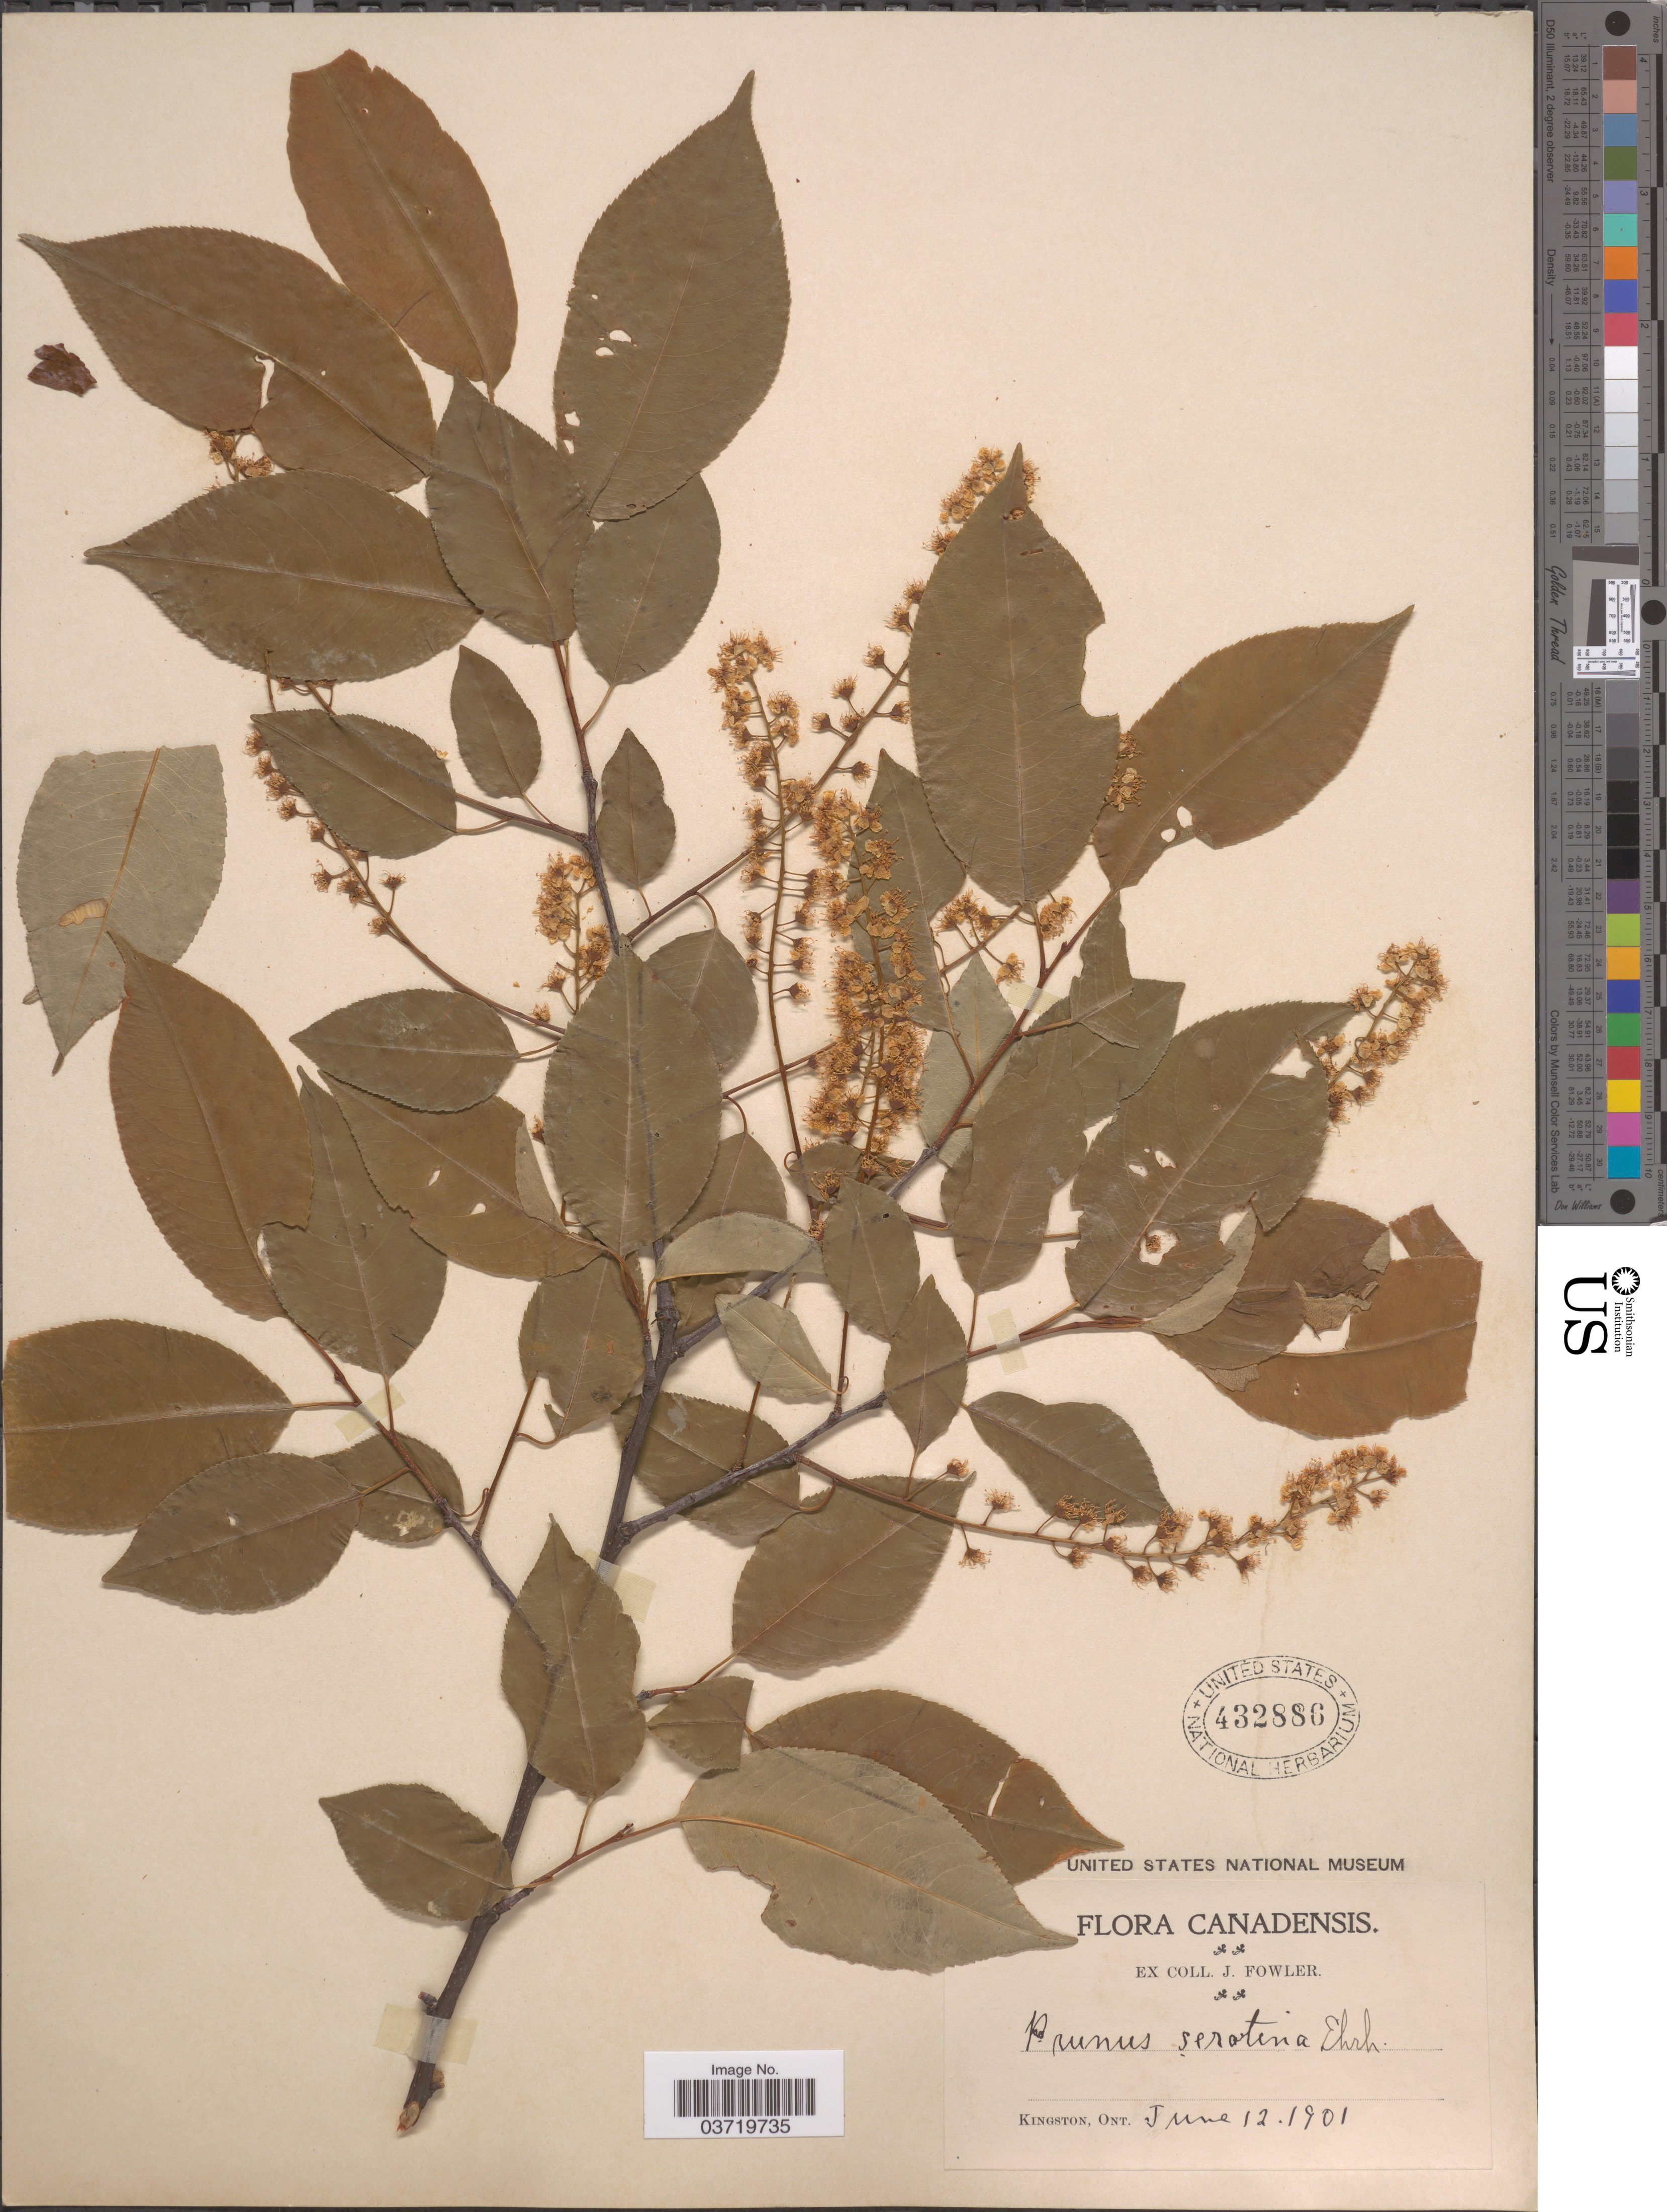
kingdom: Plantae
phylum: Tracheophyta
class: Magnoliopsida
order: Rosales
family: Rosaceae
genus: Prunus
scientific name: Prunus serotina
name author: Ehrh.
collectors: J. Fowler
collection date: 1901-06-12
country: Canada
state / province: Ontario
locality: Kingston.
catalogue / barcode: US 432886